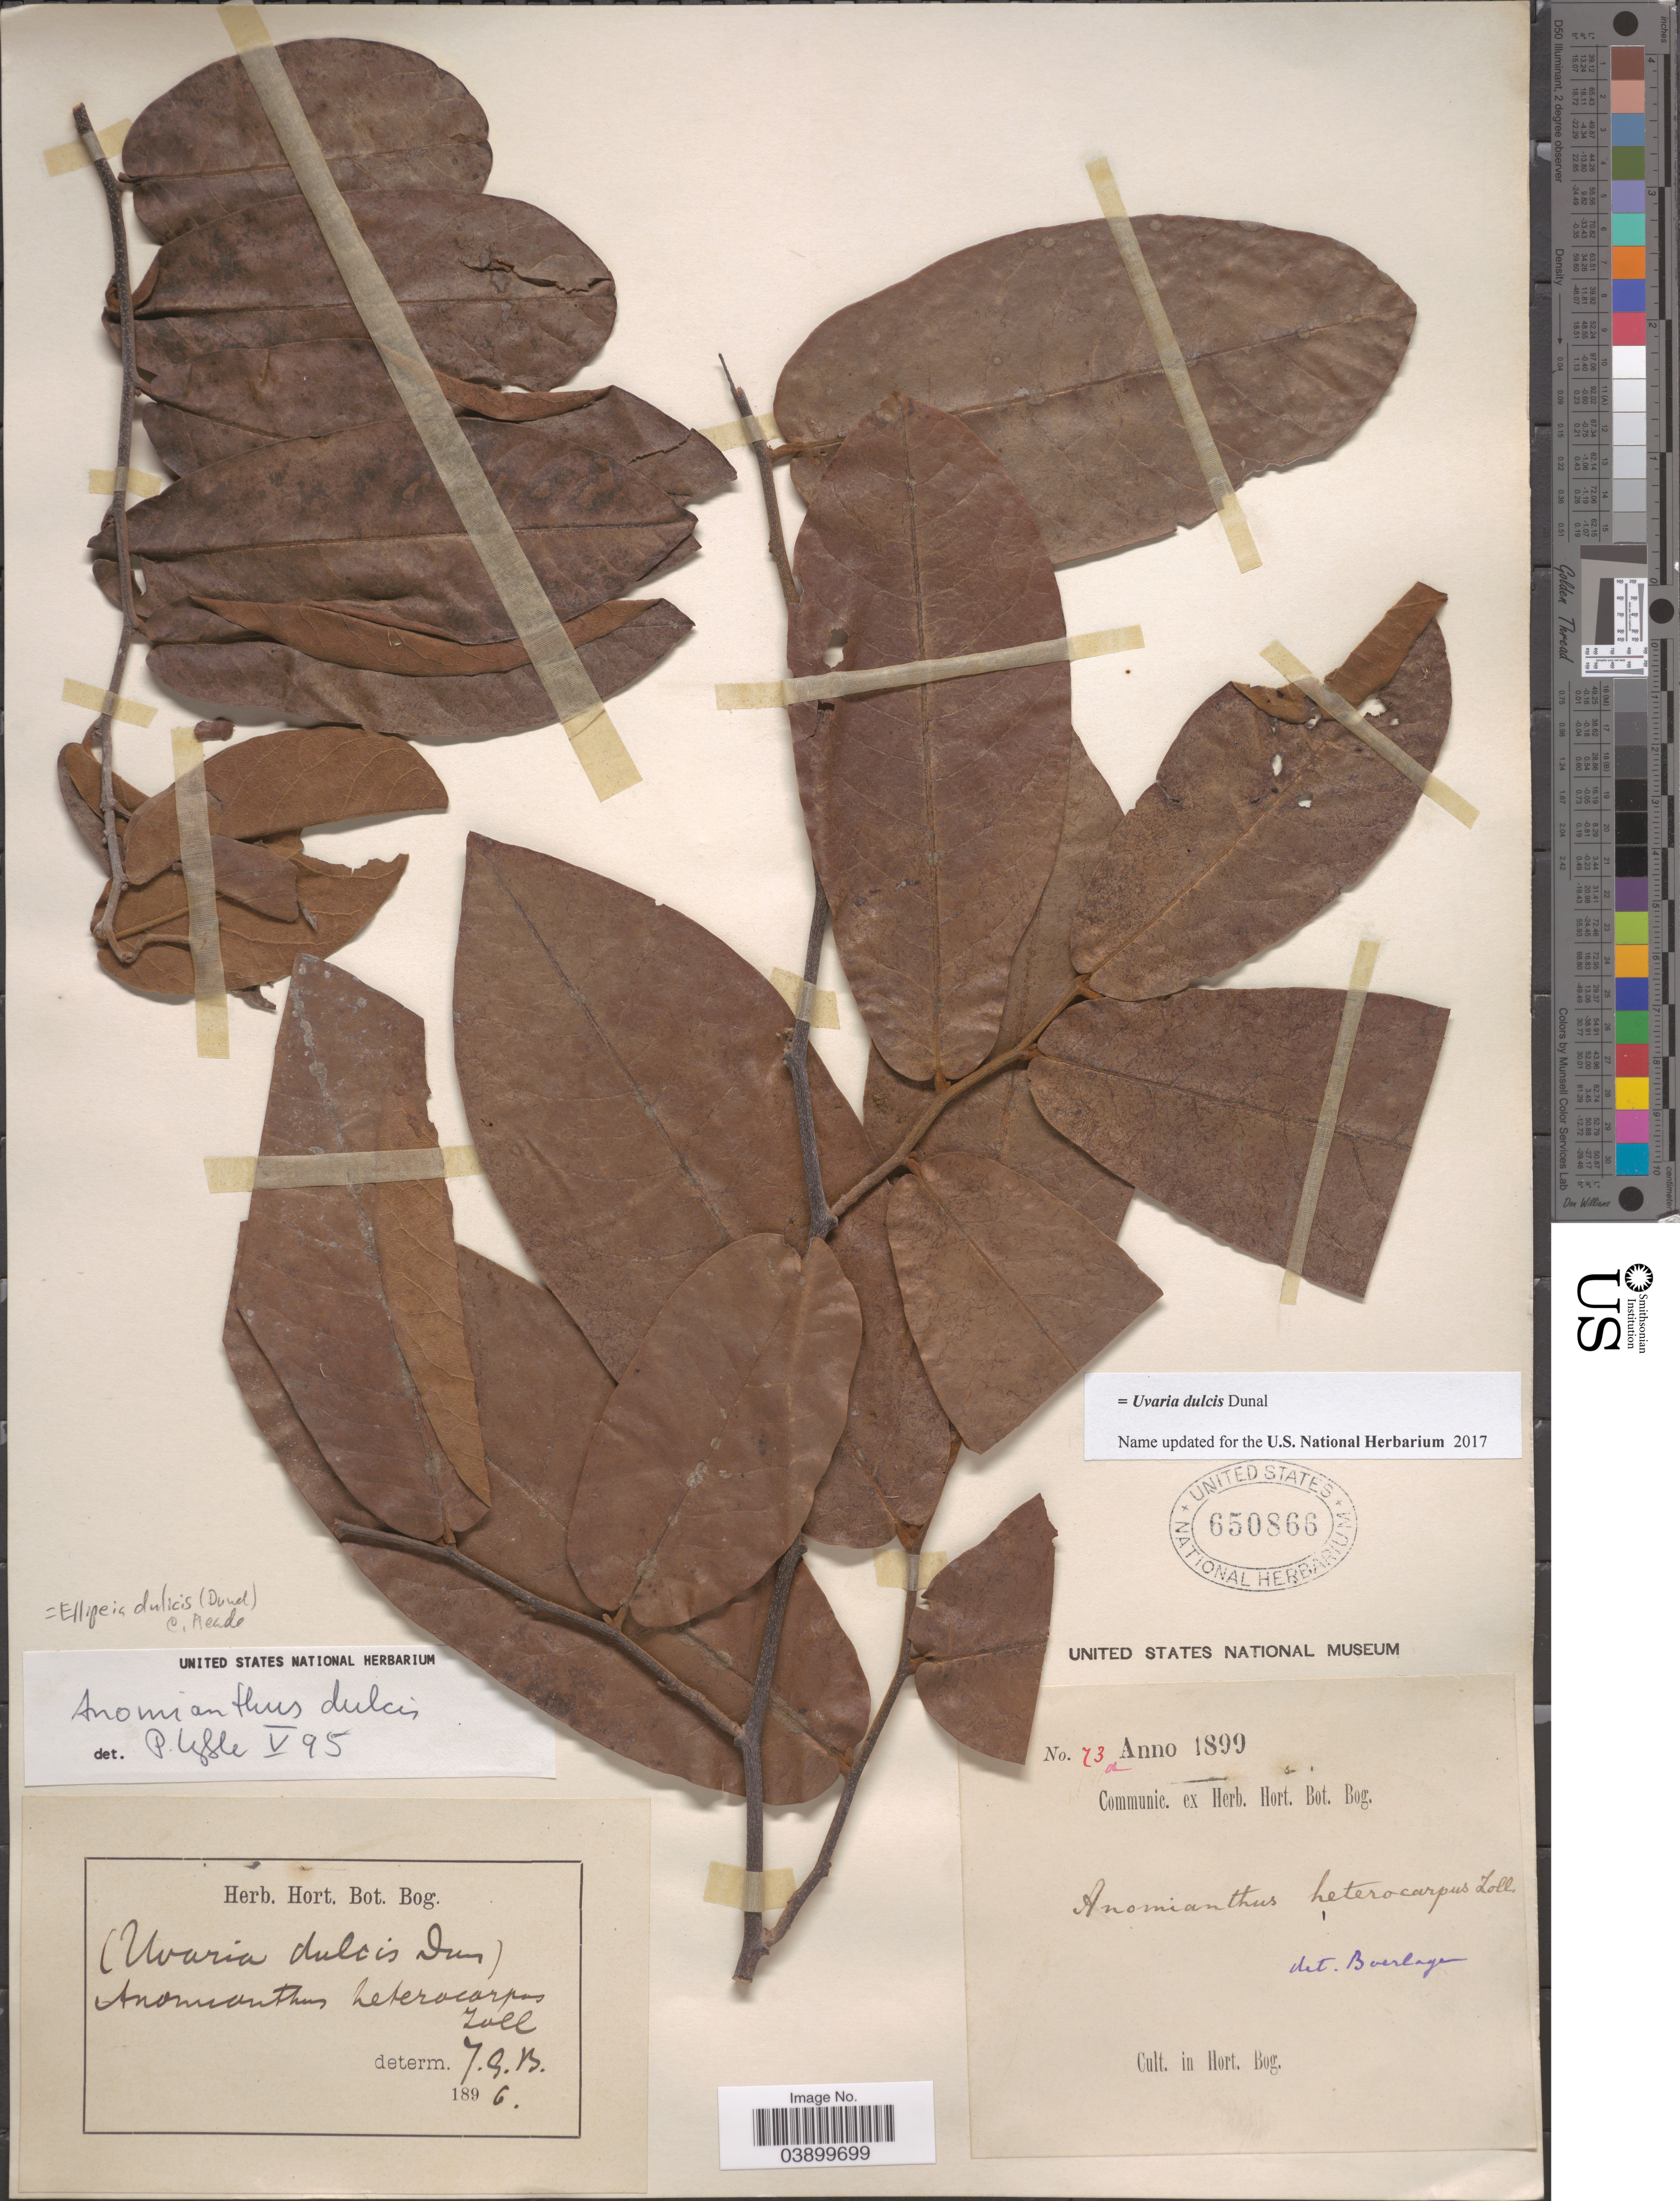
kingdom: Plantae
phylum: Tracheophyta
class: Magnoliopsida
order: Magnoliales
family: Annonaceae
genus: Uvaria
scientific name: Uvaria dulcis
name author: Dunal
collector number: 73a*?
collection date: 1899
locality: Cult. in Hort. Bog.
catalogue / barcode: US 650866